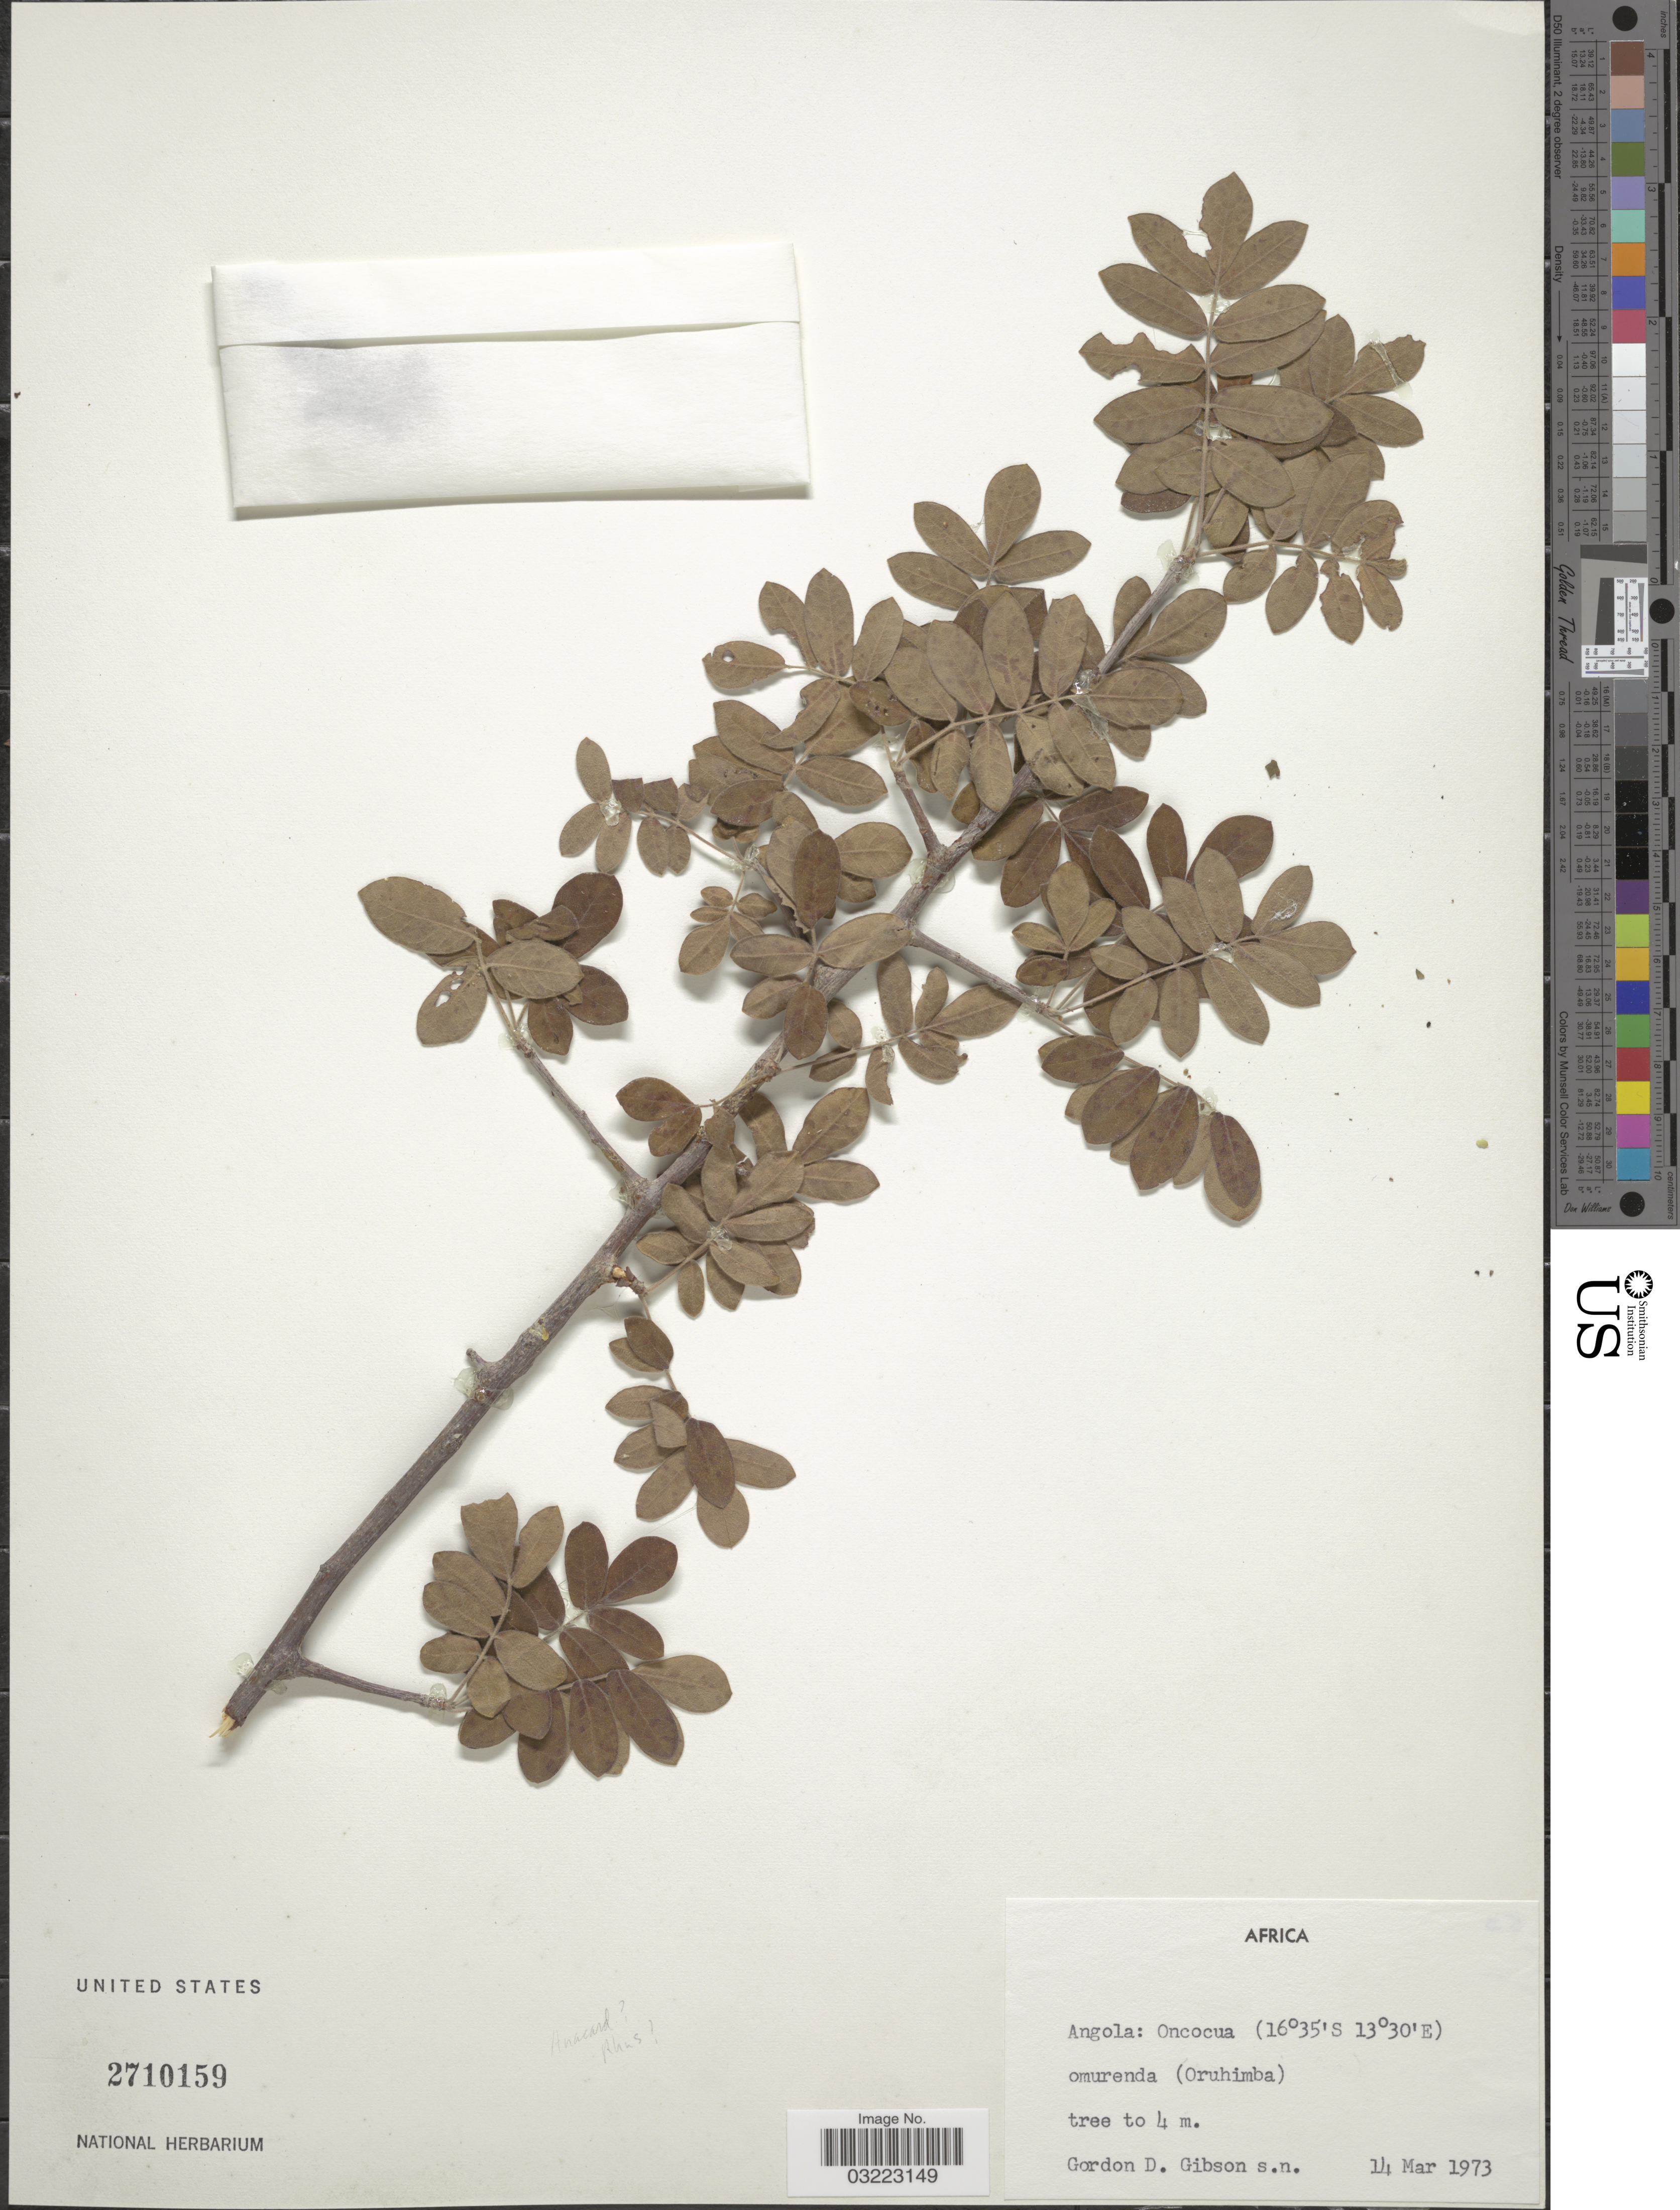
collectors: G. D. Gibson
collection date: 1973-03-14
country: Angola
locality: Oncocua omurenda (Oruhimba) [unsure placement].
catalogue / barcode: US 2710159